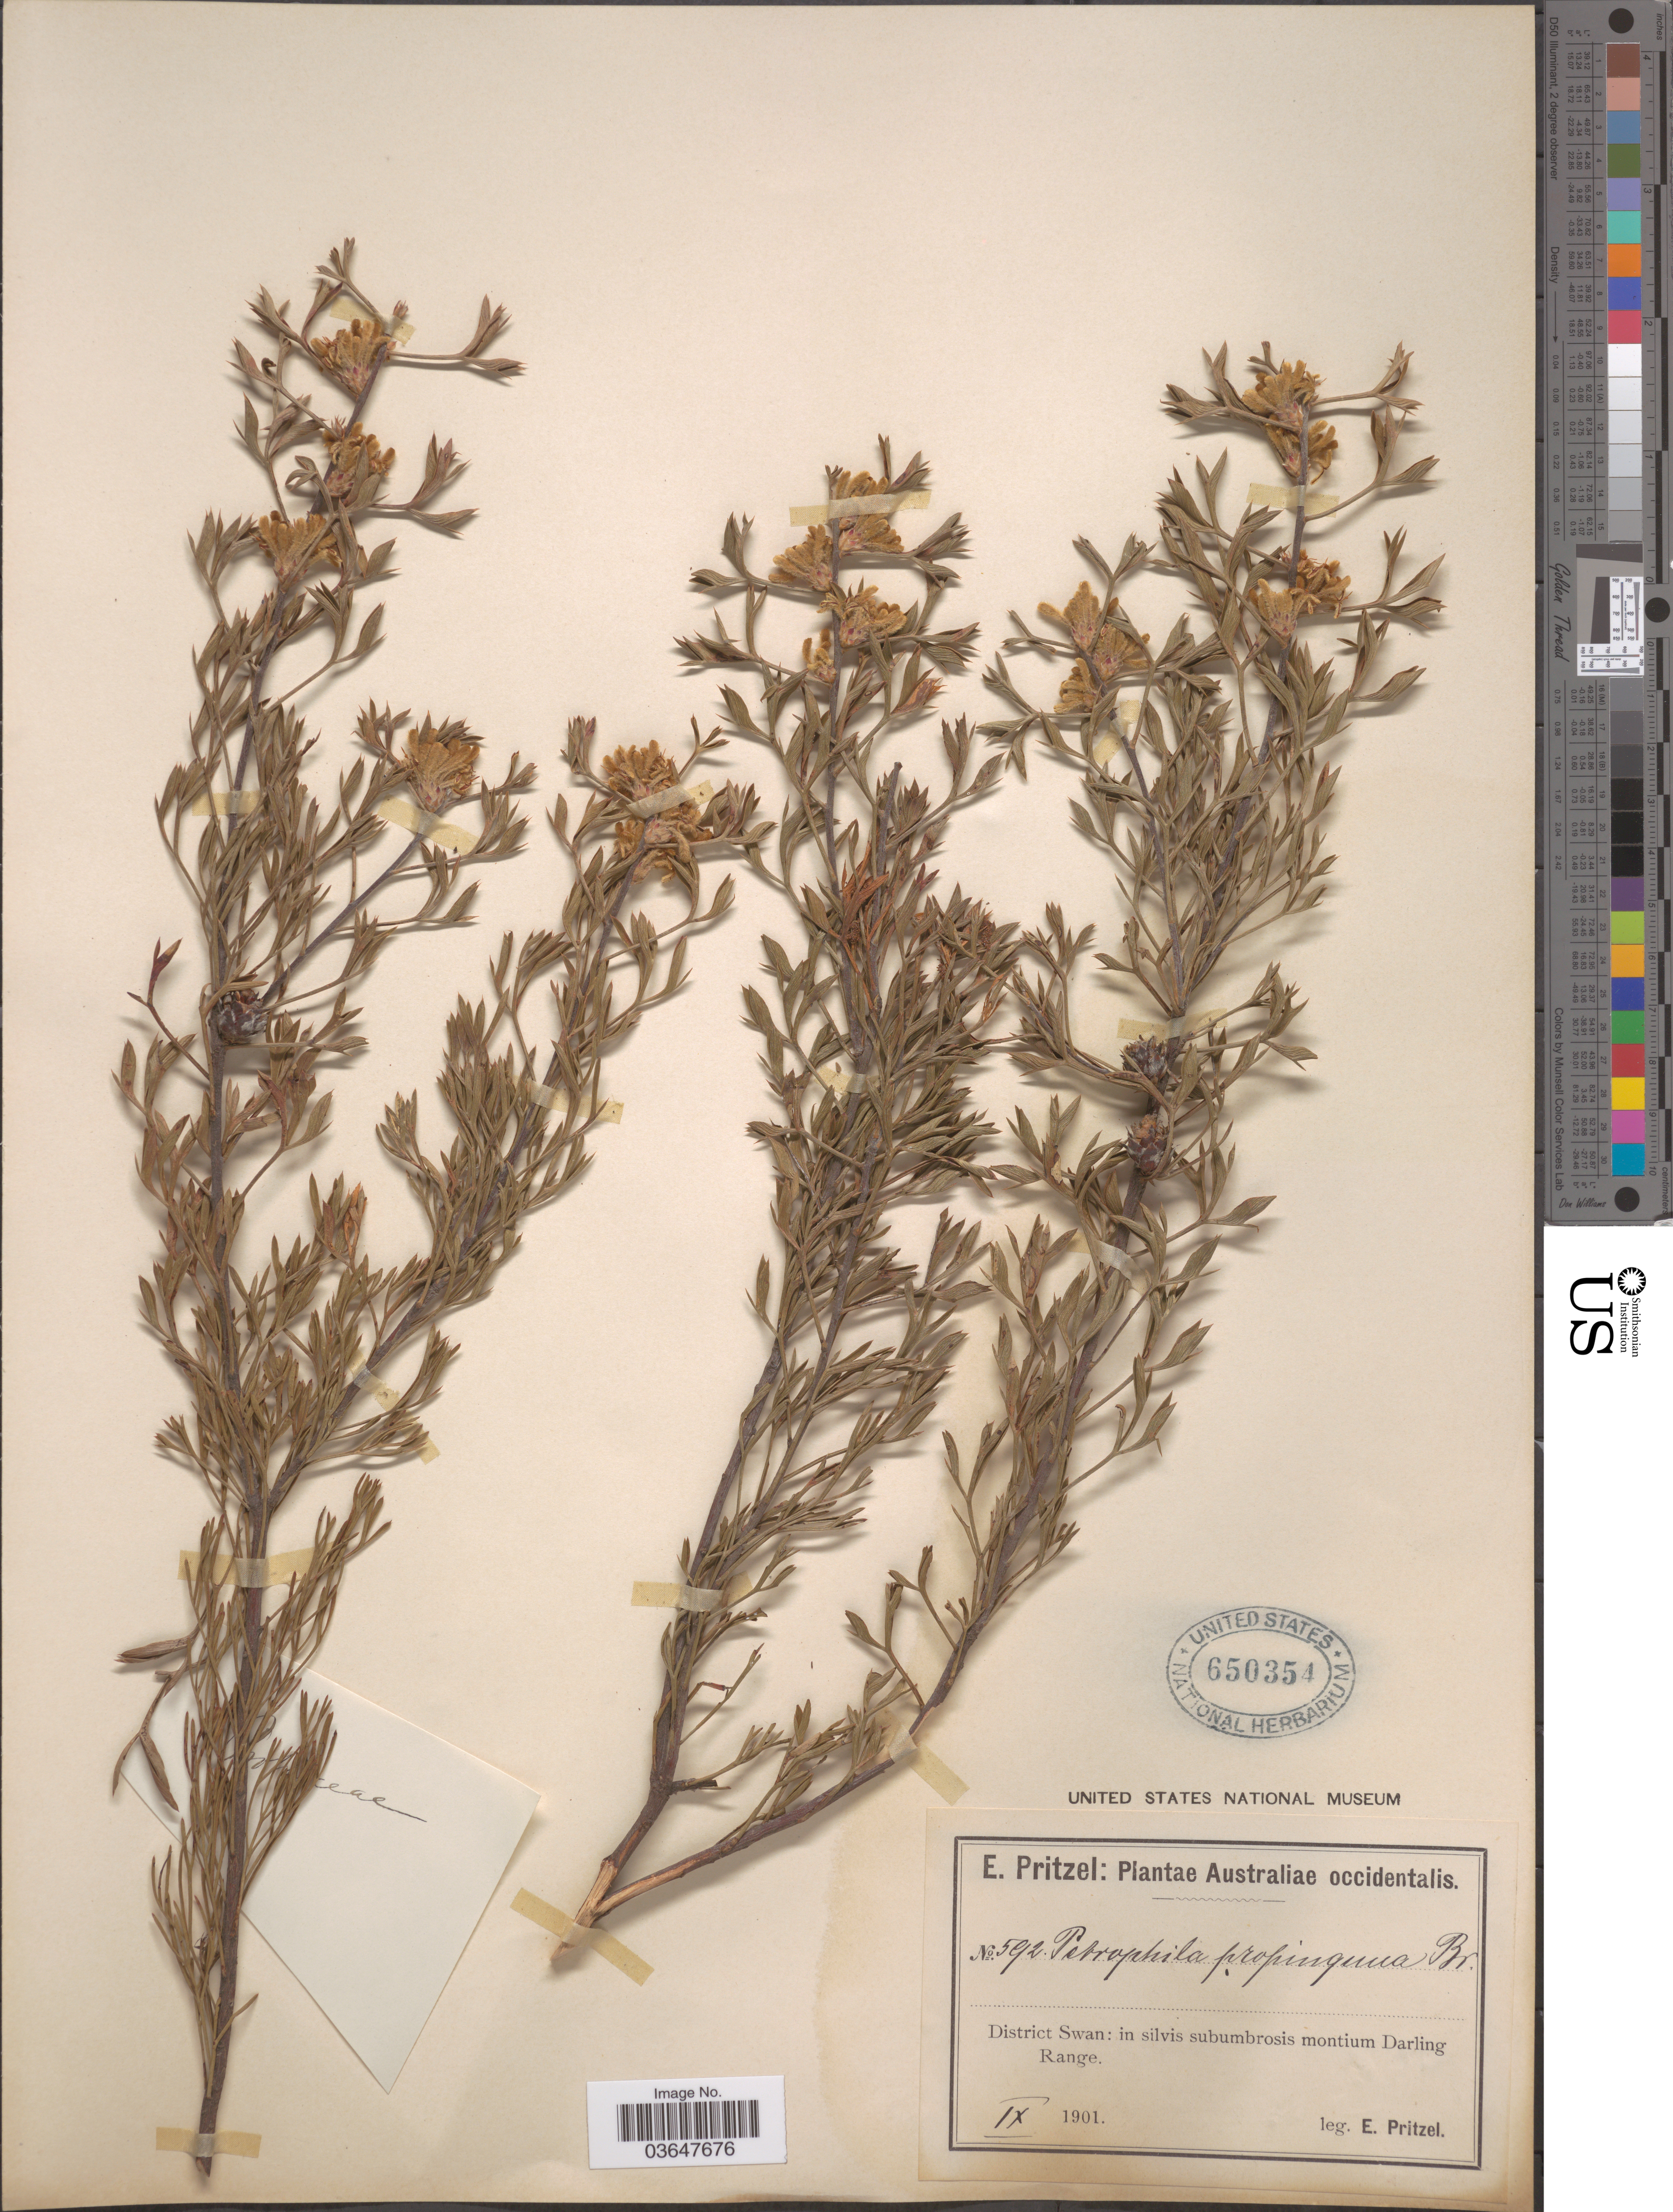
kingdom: Plantae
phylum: Tracheophyta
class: Magnoliopsida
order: Proteales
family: Proteaceae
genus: Petrophile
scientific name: Petrophile propinqua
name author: R. Br.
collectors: E. G. Pritzel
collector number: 592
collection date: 1901-09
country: Australia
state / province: Western Australia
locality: Australiae occidentalis. District Swan: in silvis subumbrosis montium Darling Range.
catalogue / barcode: US 650354